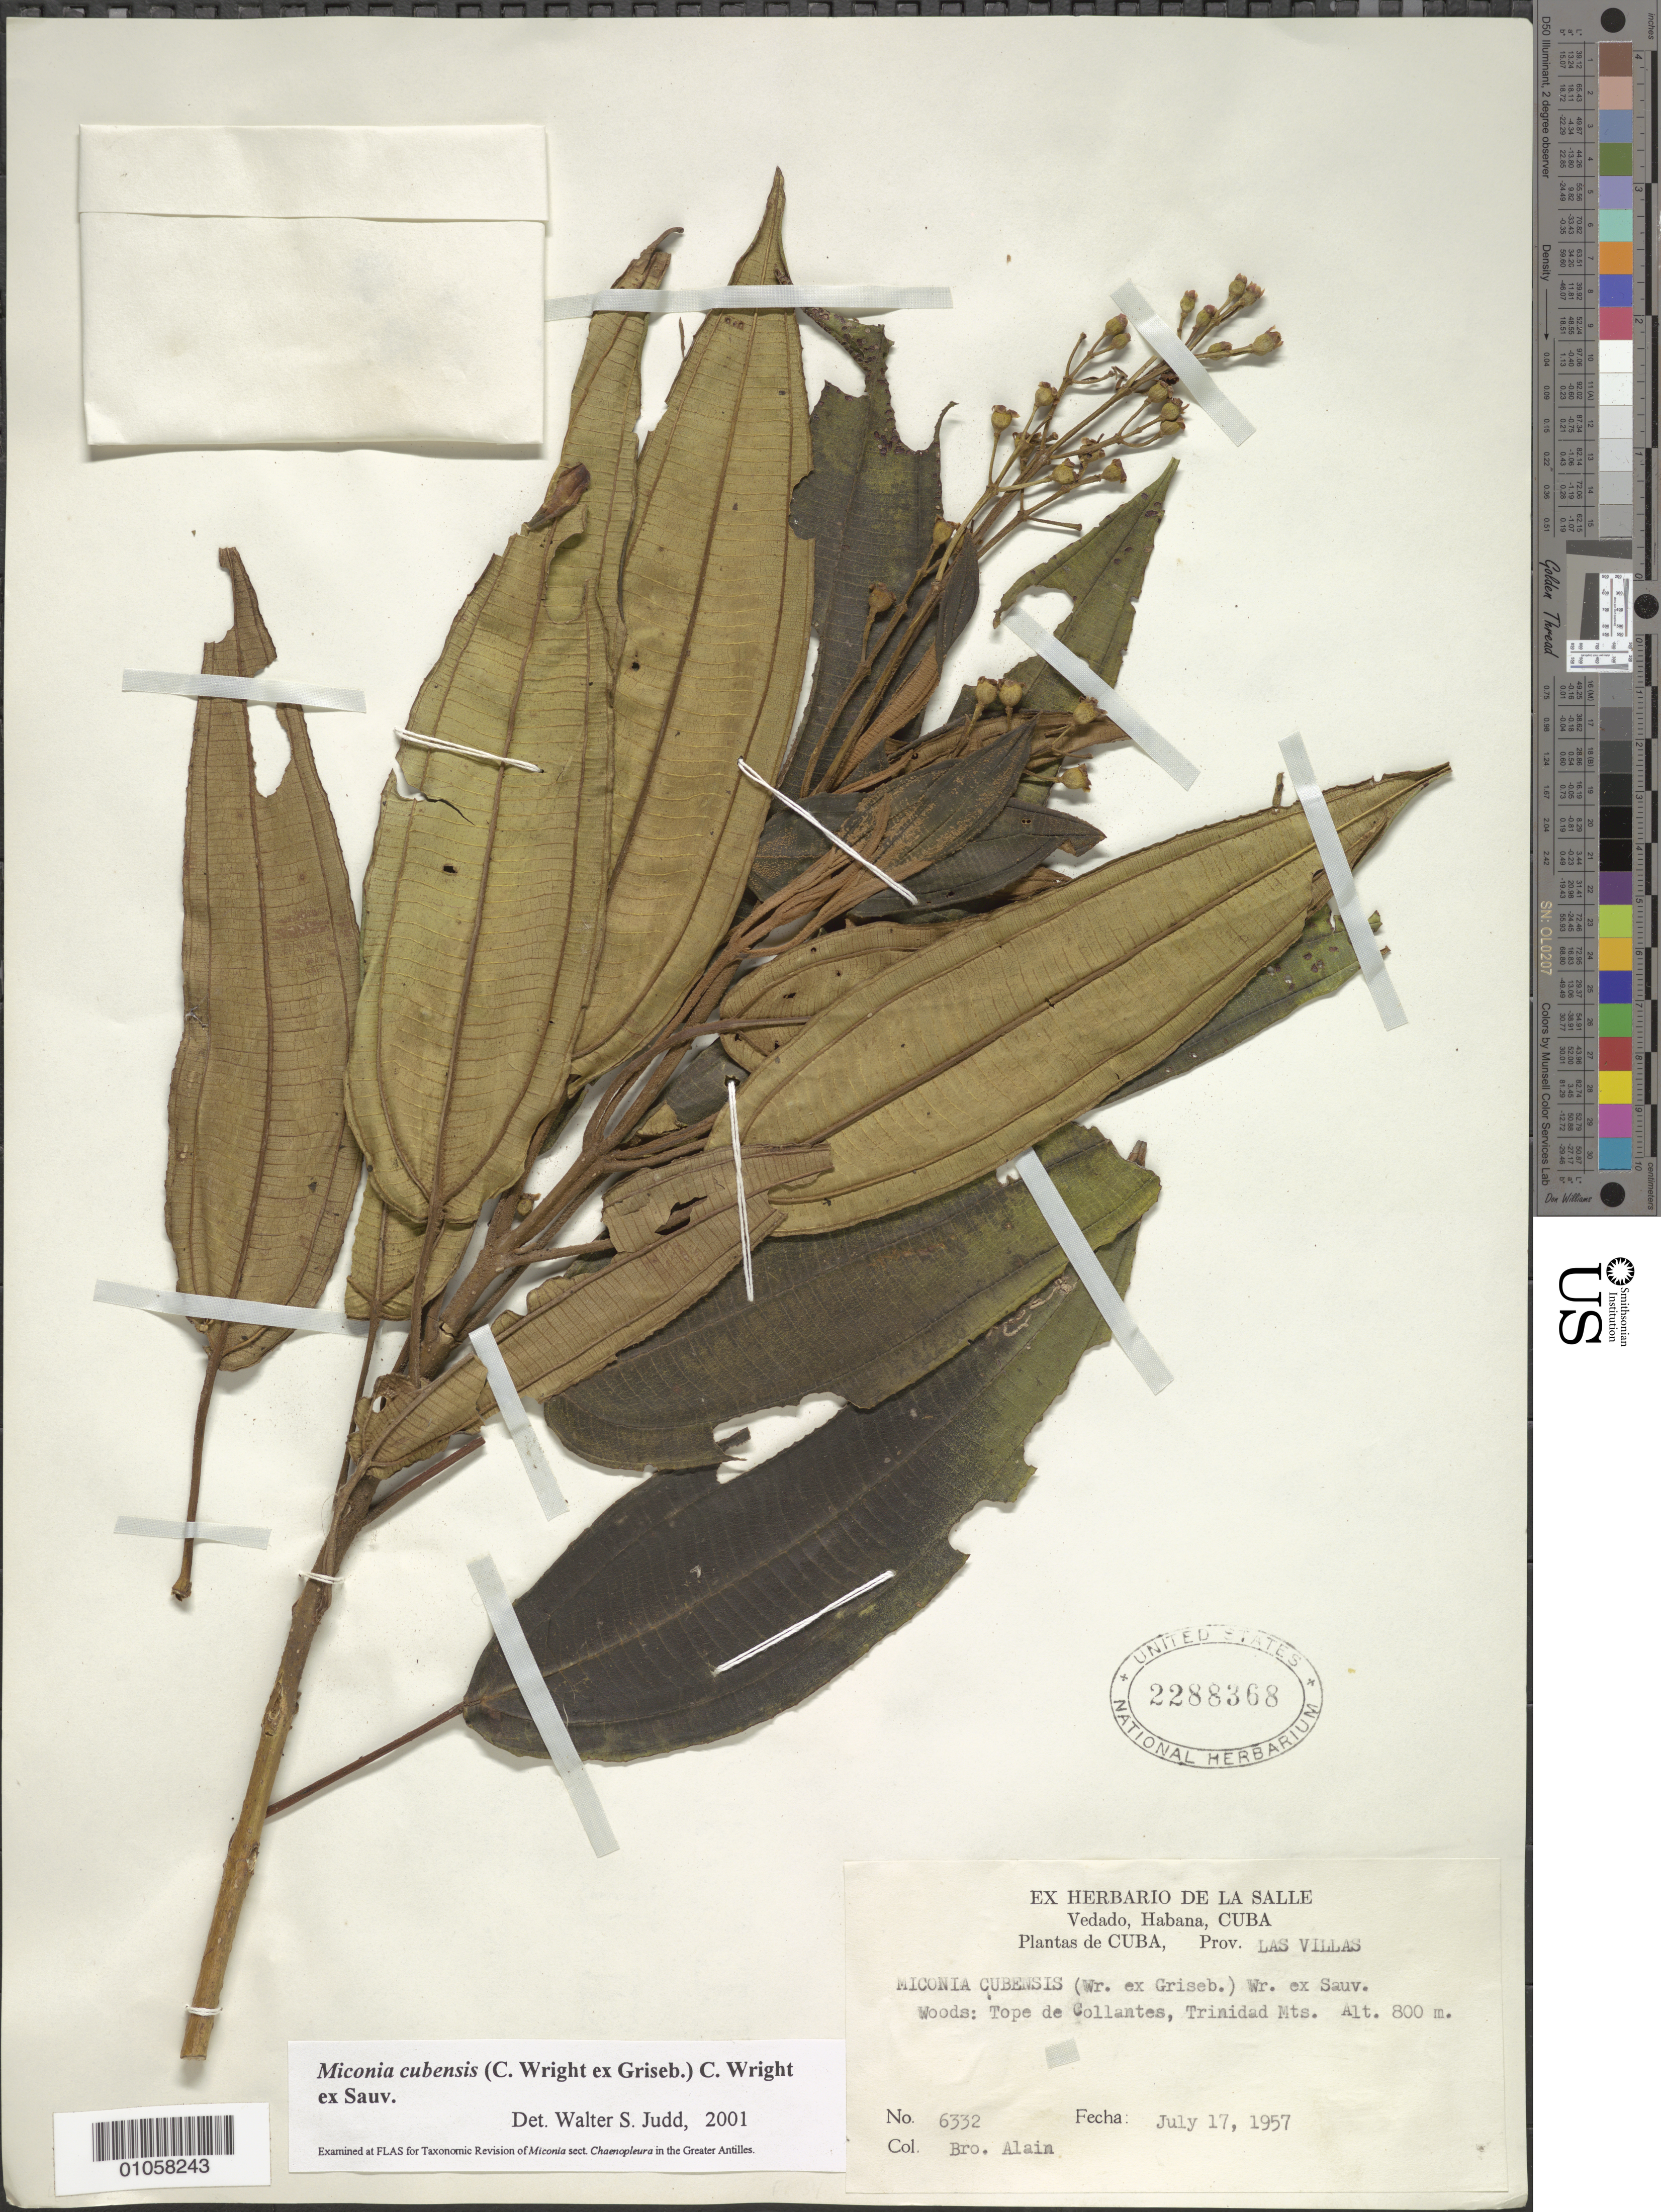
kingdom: Plantae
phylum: Tracheophyta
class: Magnoliopsida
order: Myrtales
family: Melastomataceae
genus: Miconia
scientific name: Miconia cubensis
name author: (C. Wright ex Griseb.) C. Wright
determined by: Judd, Walter S.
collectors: A. H. Liogier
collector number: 6332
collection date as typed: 17 Jul 1957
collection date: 1957-07-17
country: Cuba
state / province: Las Villas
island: Cuba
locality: Tope de Collantes, Trinidad Mts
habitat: Woods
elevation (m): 800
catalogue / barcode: US 2288368